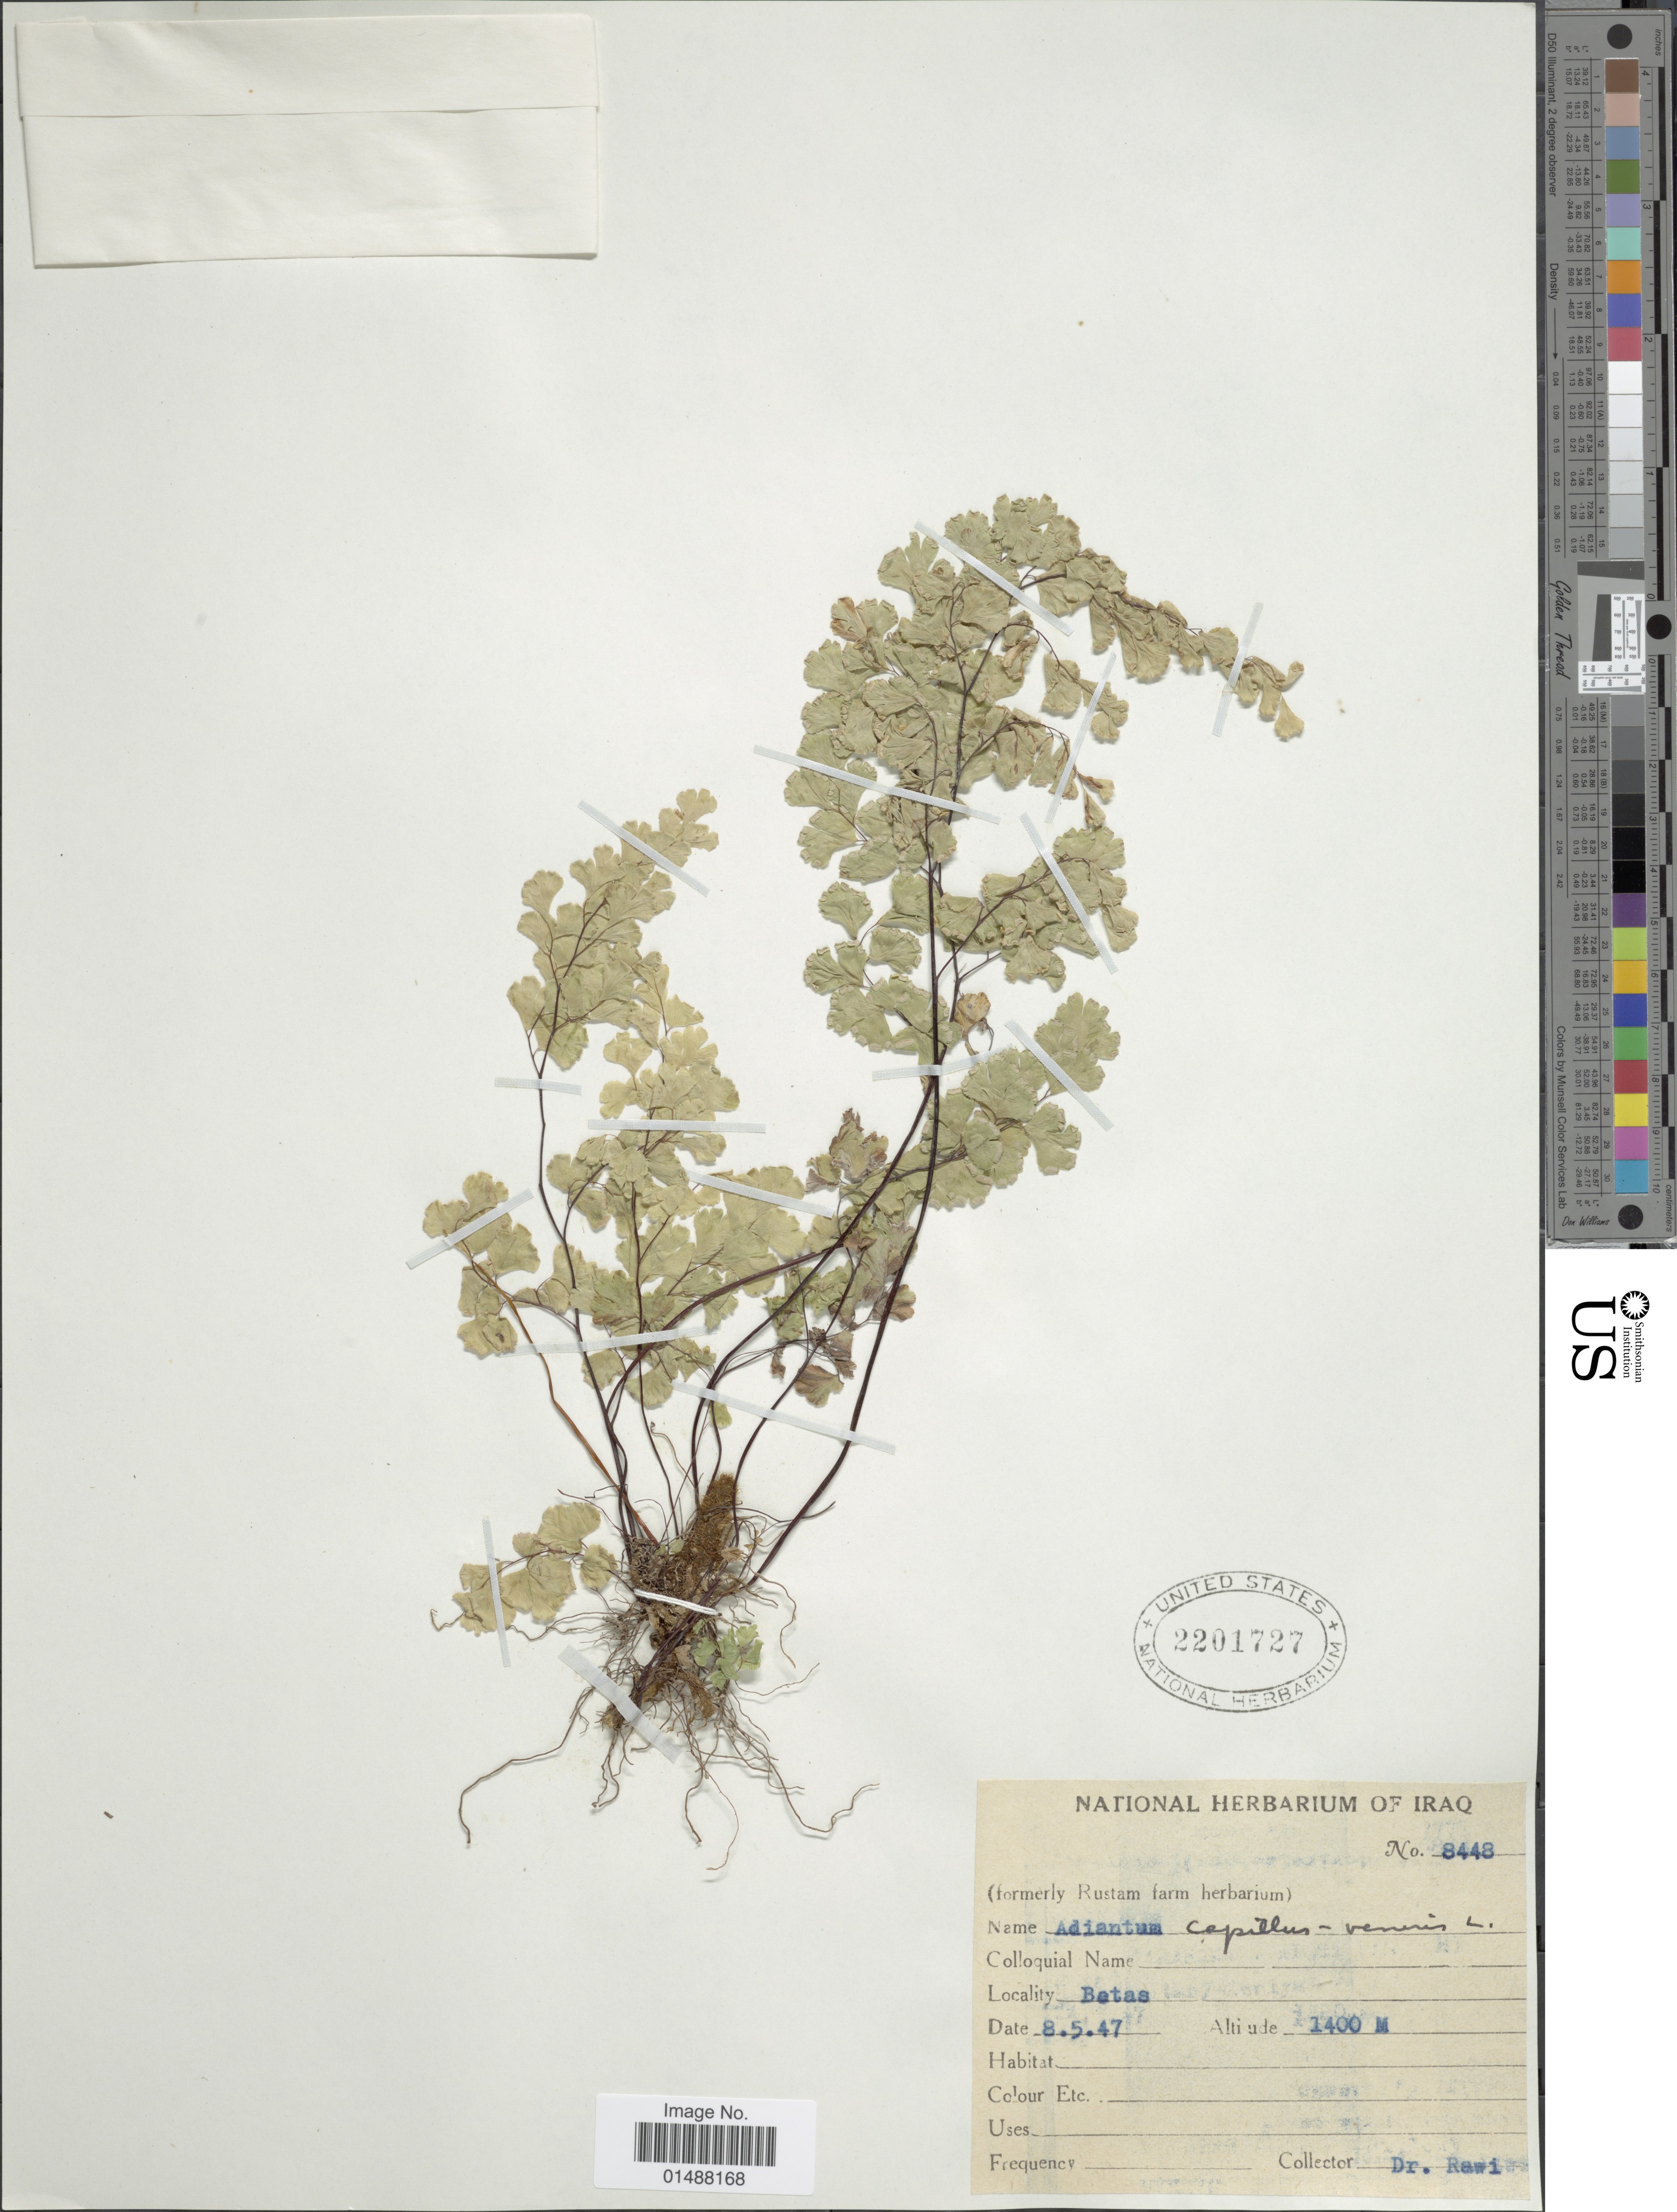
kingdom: Plantae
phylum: Tracheophyta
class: Polypodiopsida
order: Polypodiales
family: Pteridaceae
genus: Adiantum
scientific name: Adiantum capillus-veneris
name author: L.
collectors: -. Rawi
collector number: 8448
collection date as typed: Transcribed d/m/y: 8/5/47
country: Iraq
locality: Betas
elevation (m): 1400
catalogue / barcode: US 2201727